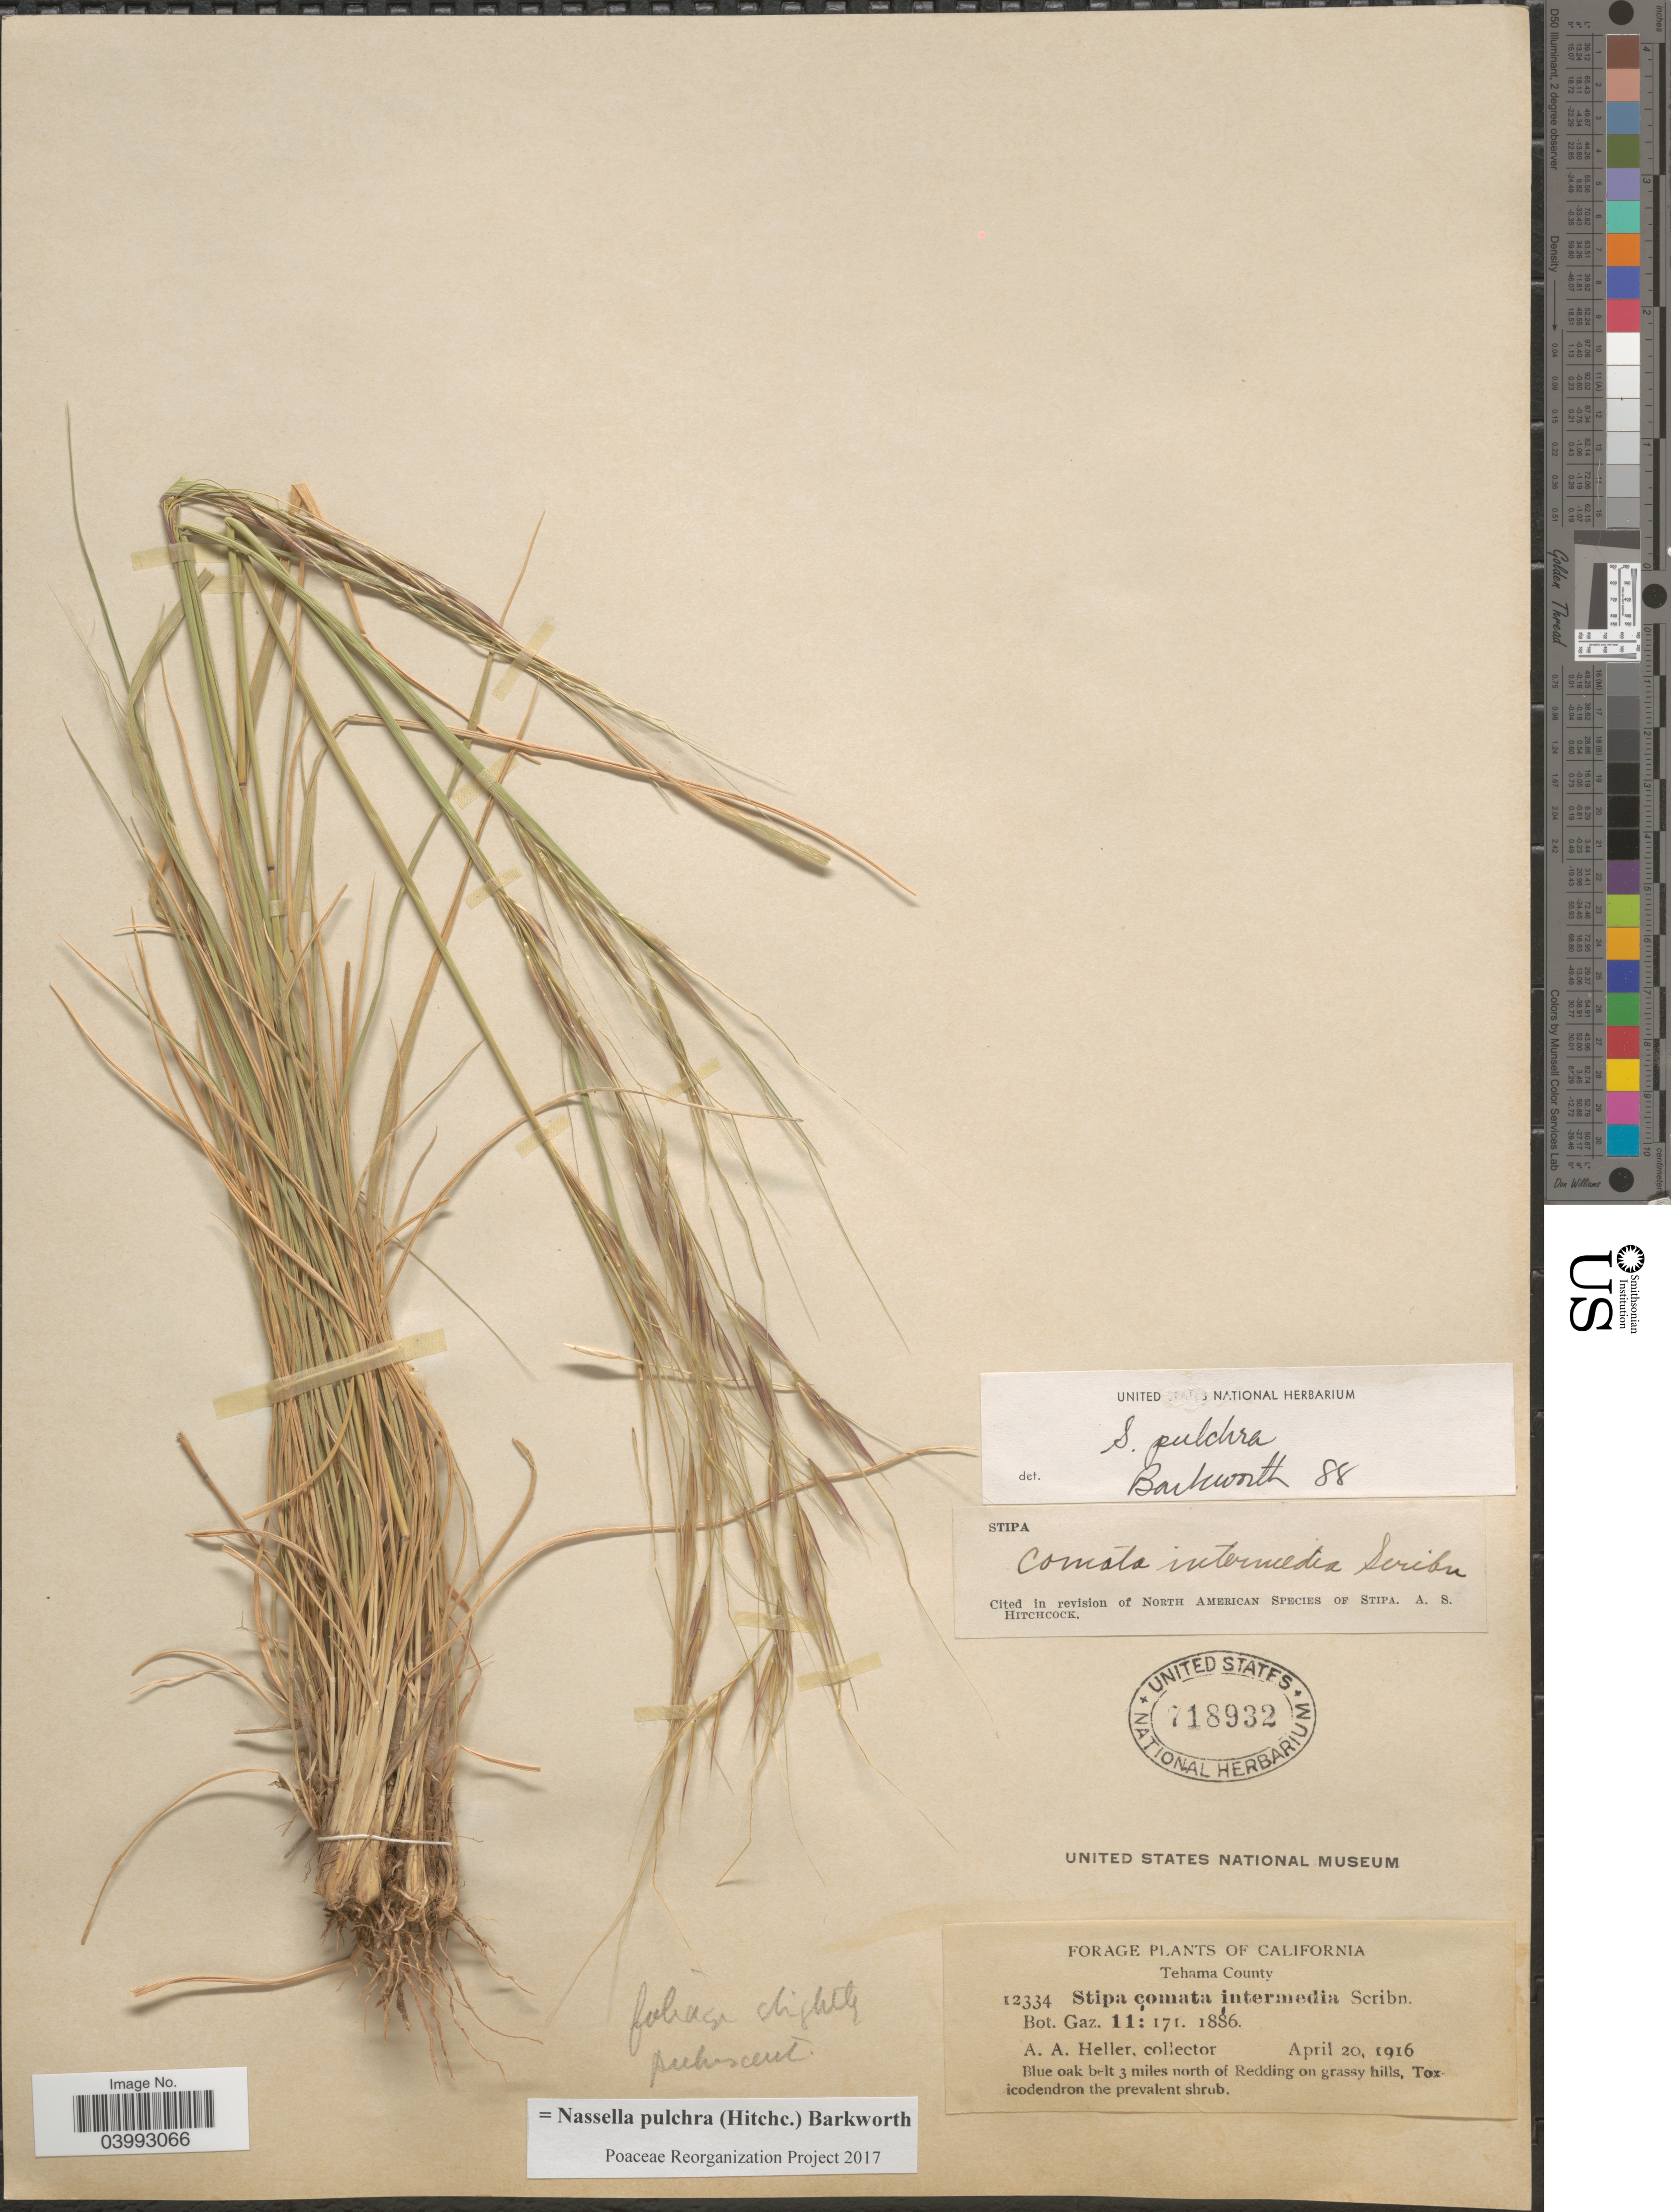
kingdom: Plantae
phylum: Tracheophyta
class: Liliopsida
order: Poales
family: Poaceae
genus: Nassella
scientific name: Nassella pulchra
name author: (Hitchc.) Barkworth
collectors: A. A. Heller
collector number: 12334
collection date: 1916-04-20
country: United States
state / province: California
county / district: Tehama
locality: Tehama County. Blue oak belt 3 miles north of Redding on grassy hills.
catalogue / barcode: US 718932